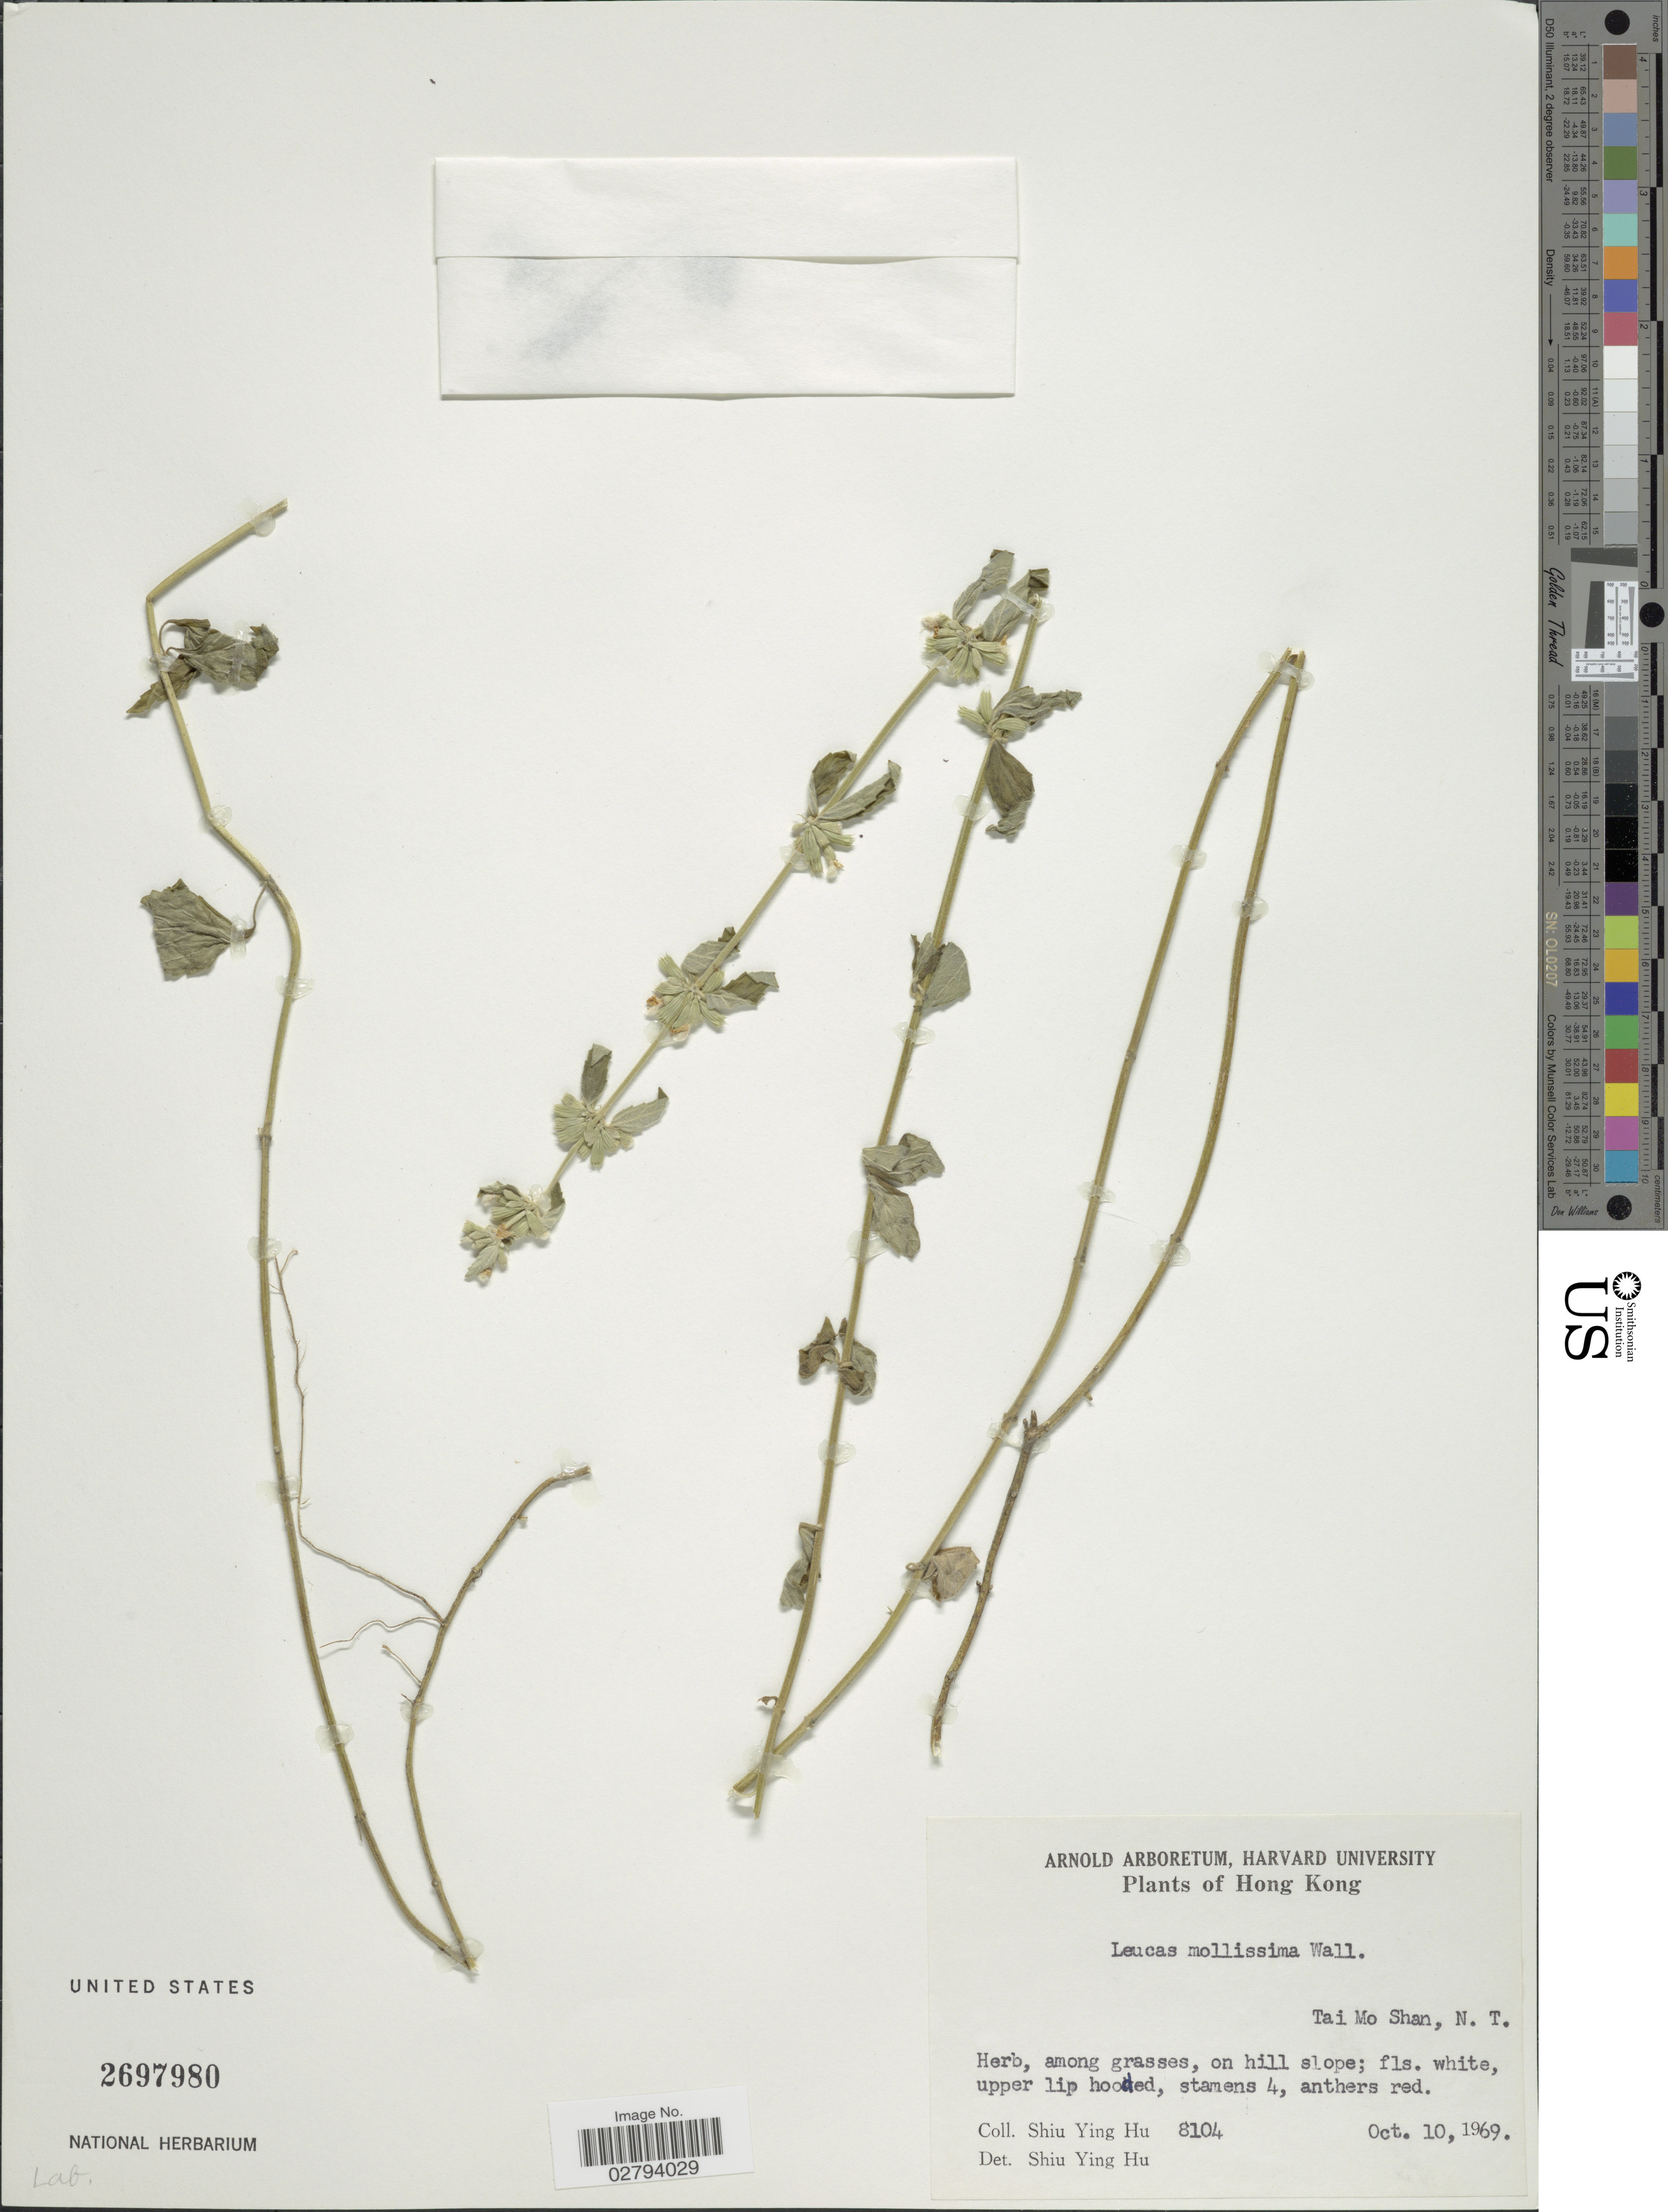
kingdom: Plantae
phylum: Tracheophyta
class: Magnoliopsida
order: Lamiales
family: Lamiaceae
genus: Leucas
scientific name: Leucas mollissima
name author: Gürke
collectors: S. Y. Hu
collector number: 8104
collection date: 1969-10-10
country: China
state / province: Hong Kong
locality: Tai Mo Shan, N.T.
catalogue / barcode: US 2697980